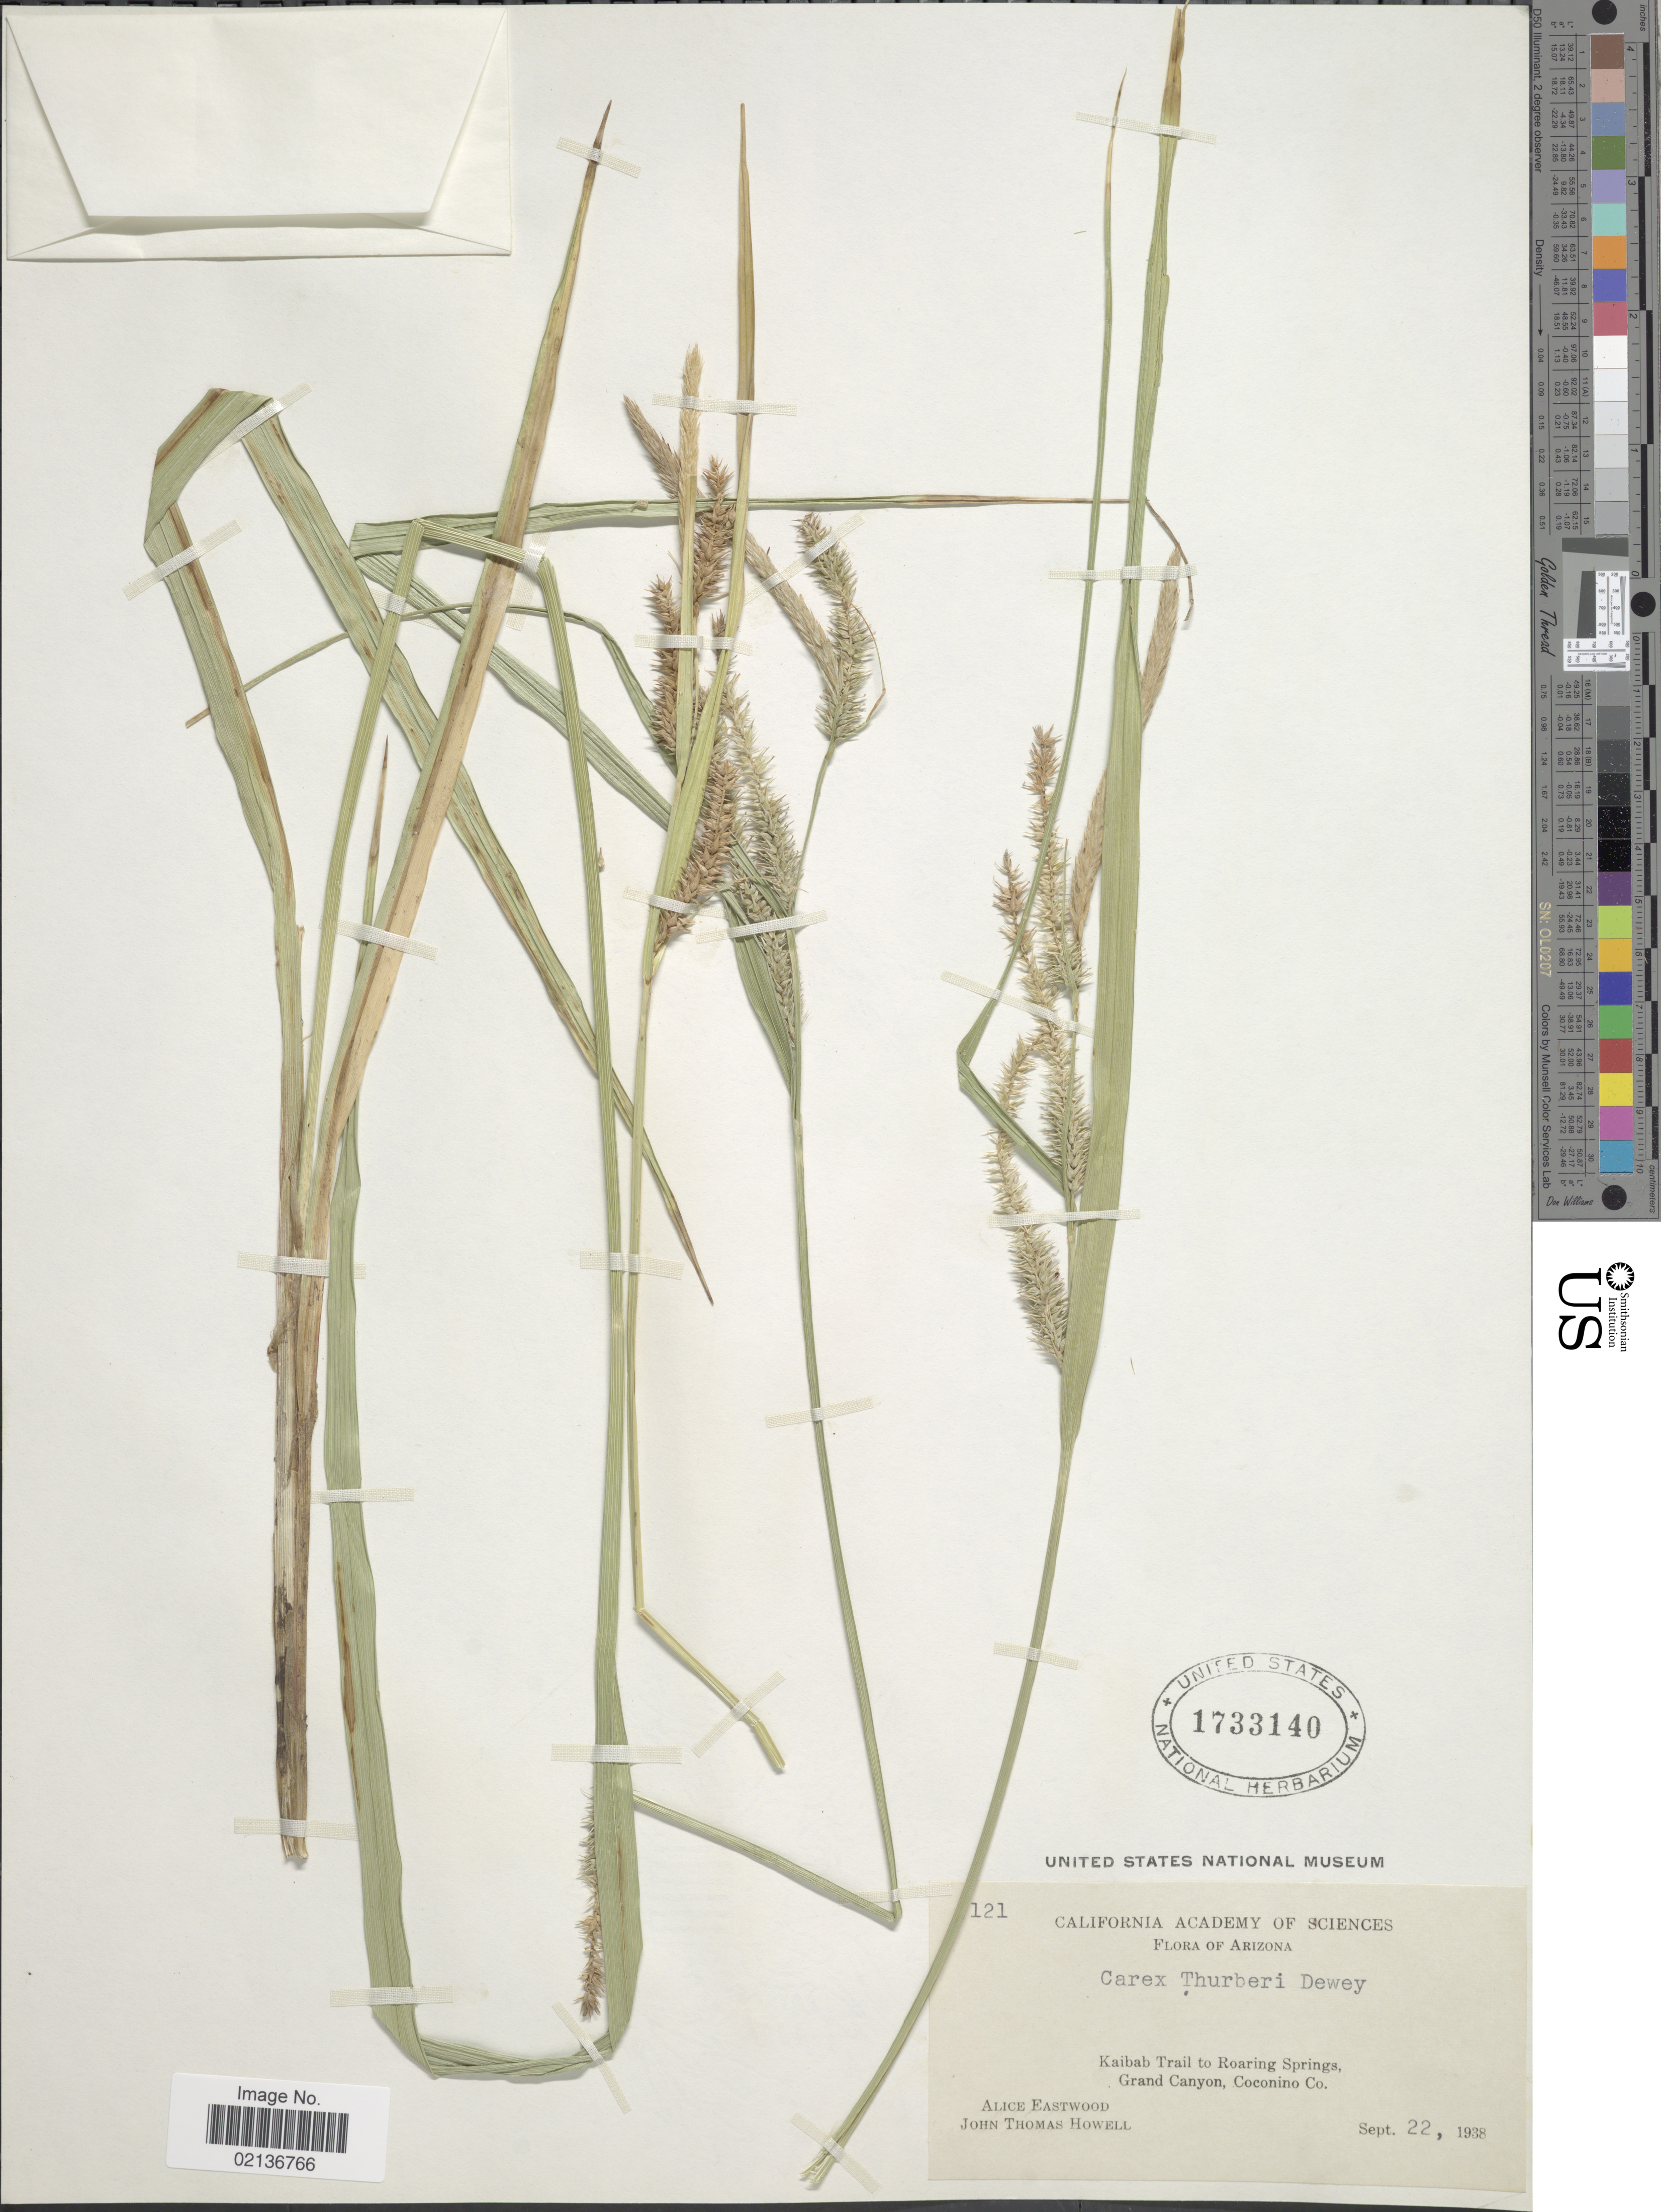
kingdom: Plantae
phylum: Tracheophyta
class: Liliopsida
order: Poales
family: Cyperaceae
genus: Carex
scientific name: Carex thurberi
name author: Dewey ex Torr.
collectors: A. Eastwood & J. T. Howell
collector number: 121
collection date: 1938-09-22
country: United States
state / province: Arizona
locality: Kaibab Trail to Roaring Springs, Grand Canyon, Coconino Co.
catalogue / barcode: US 1733140